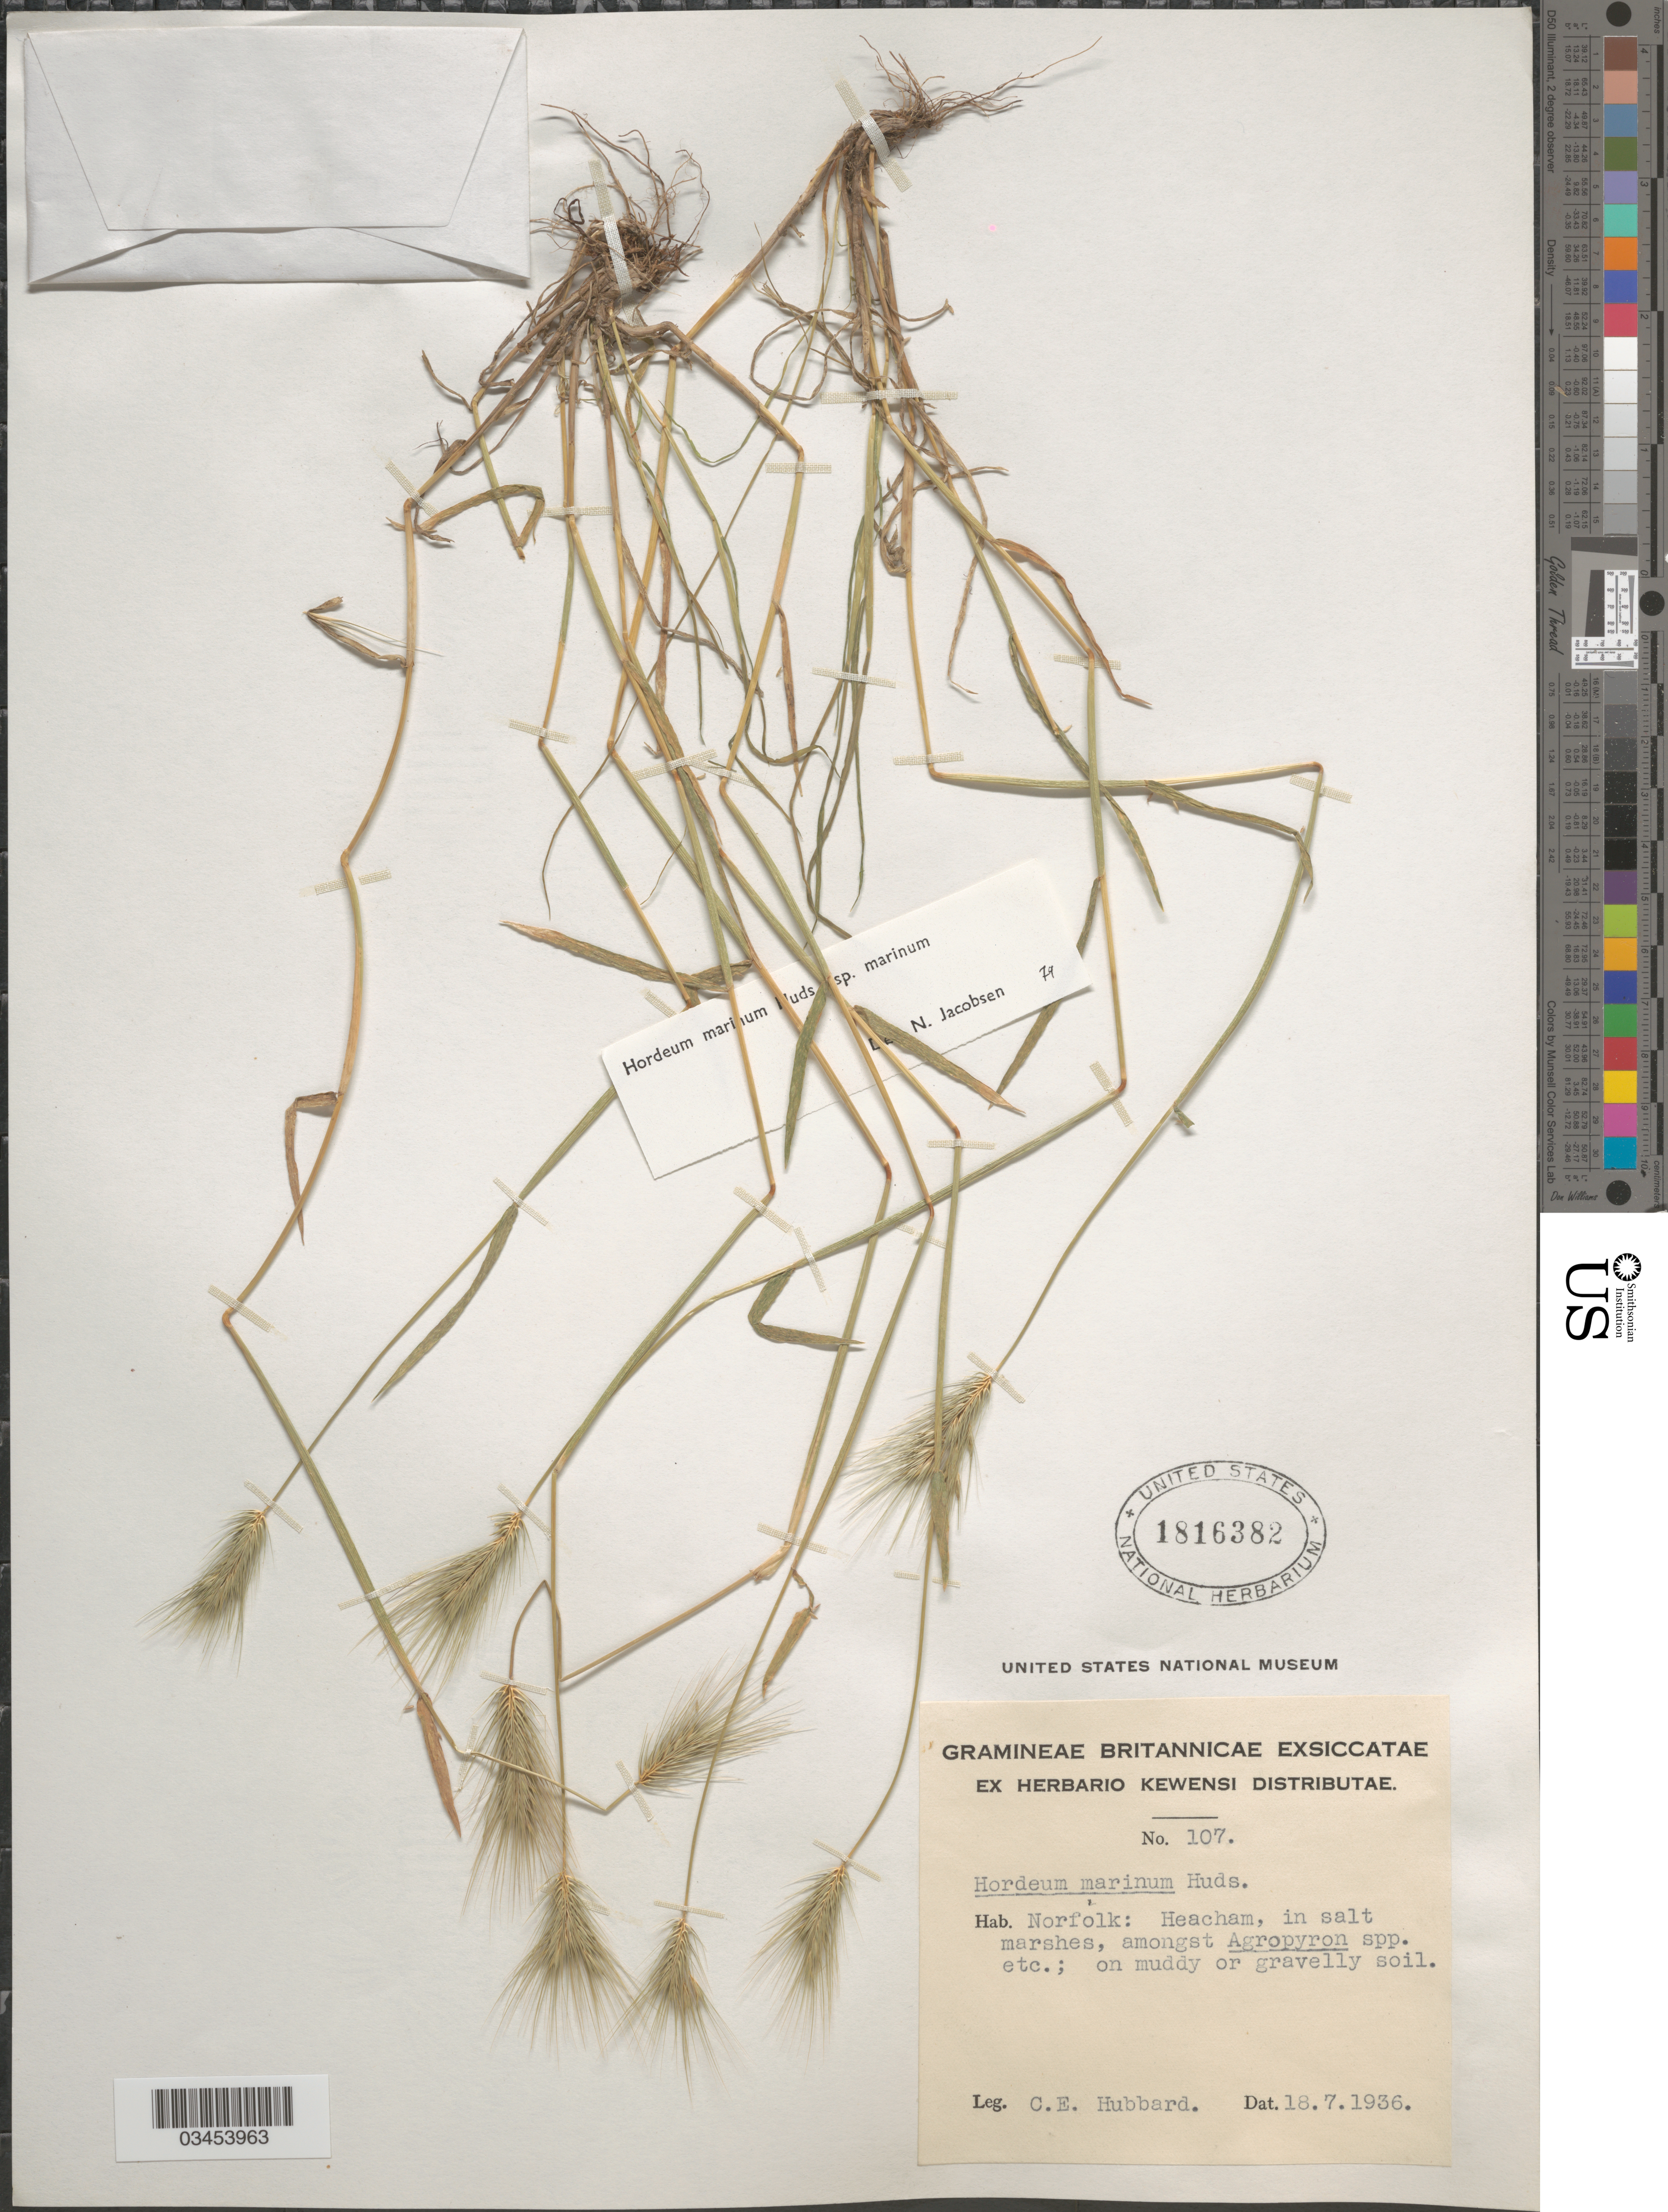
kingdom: Plantae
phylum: Tracheophyta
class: Liliopsida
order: Poales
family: Poaceae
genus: Hordeum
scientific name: Hordeum marinum subsp. marinum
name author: Huds.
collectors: C. E. Hubbard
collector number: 107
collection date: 1936-07-18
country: United Kingdom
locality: Britannicae. Norfolk: Heacham.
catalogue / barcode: US 1816382